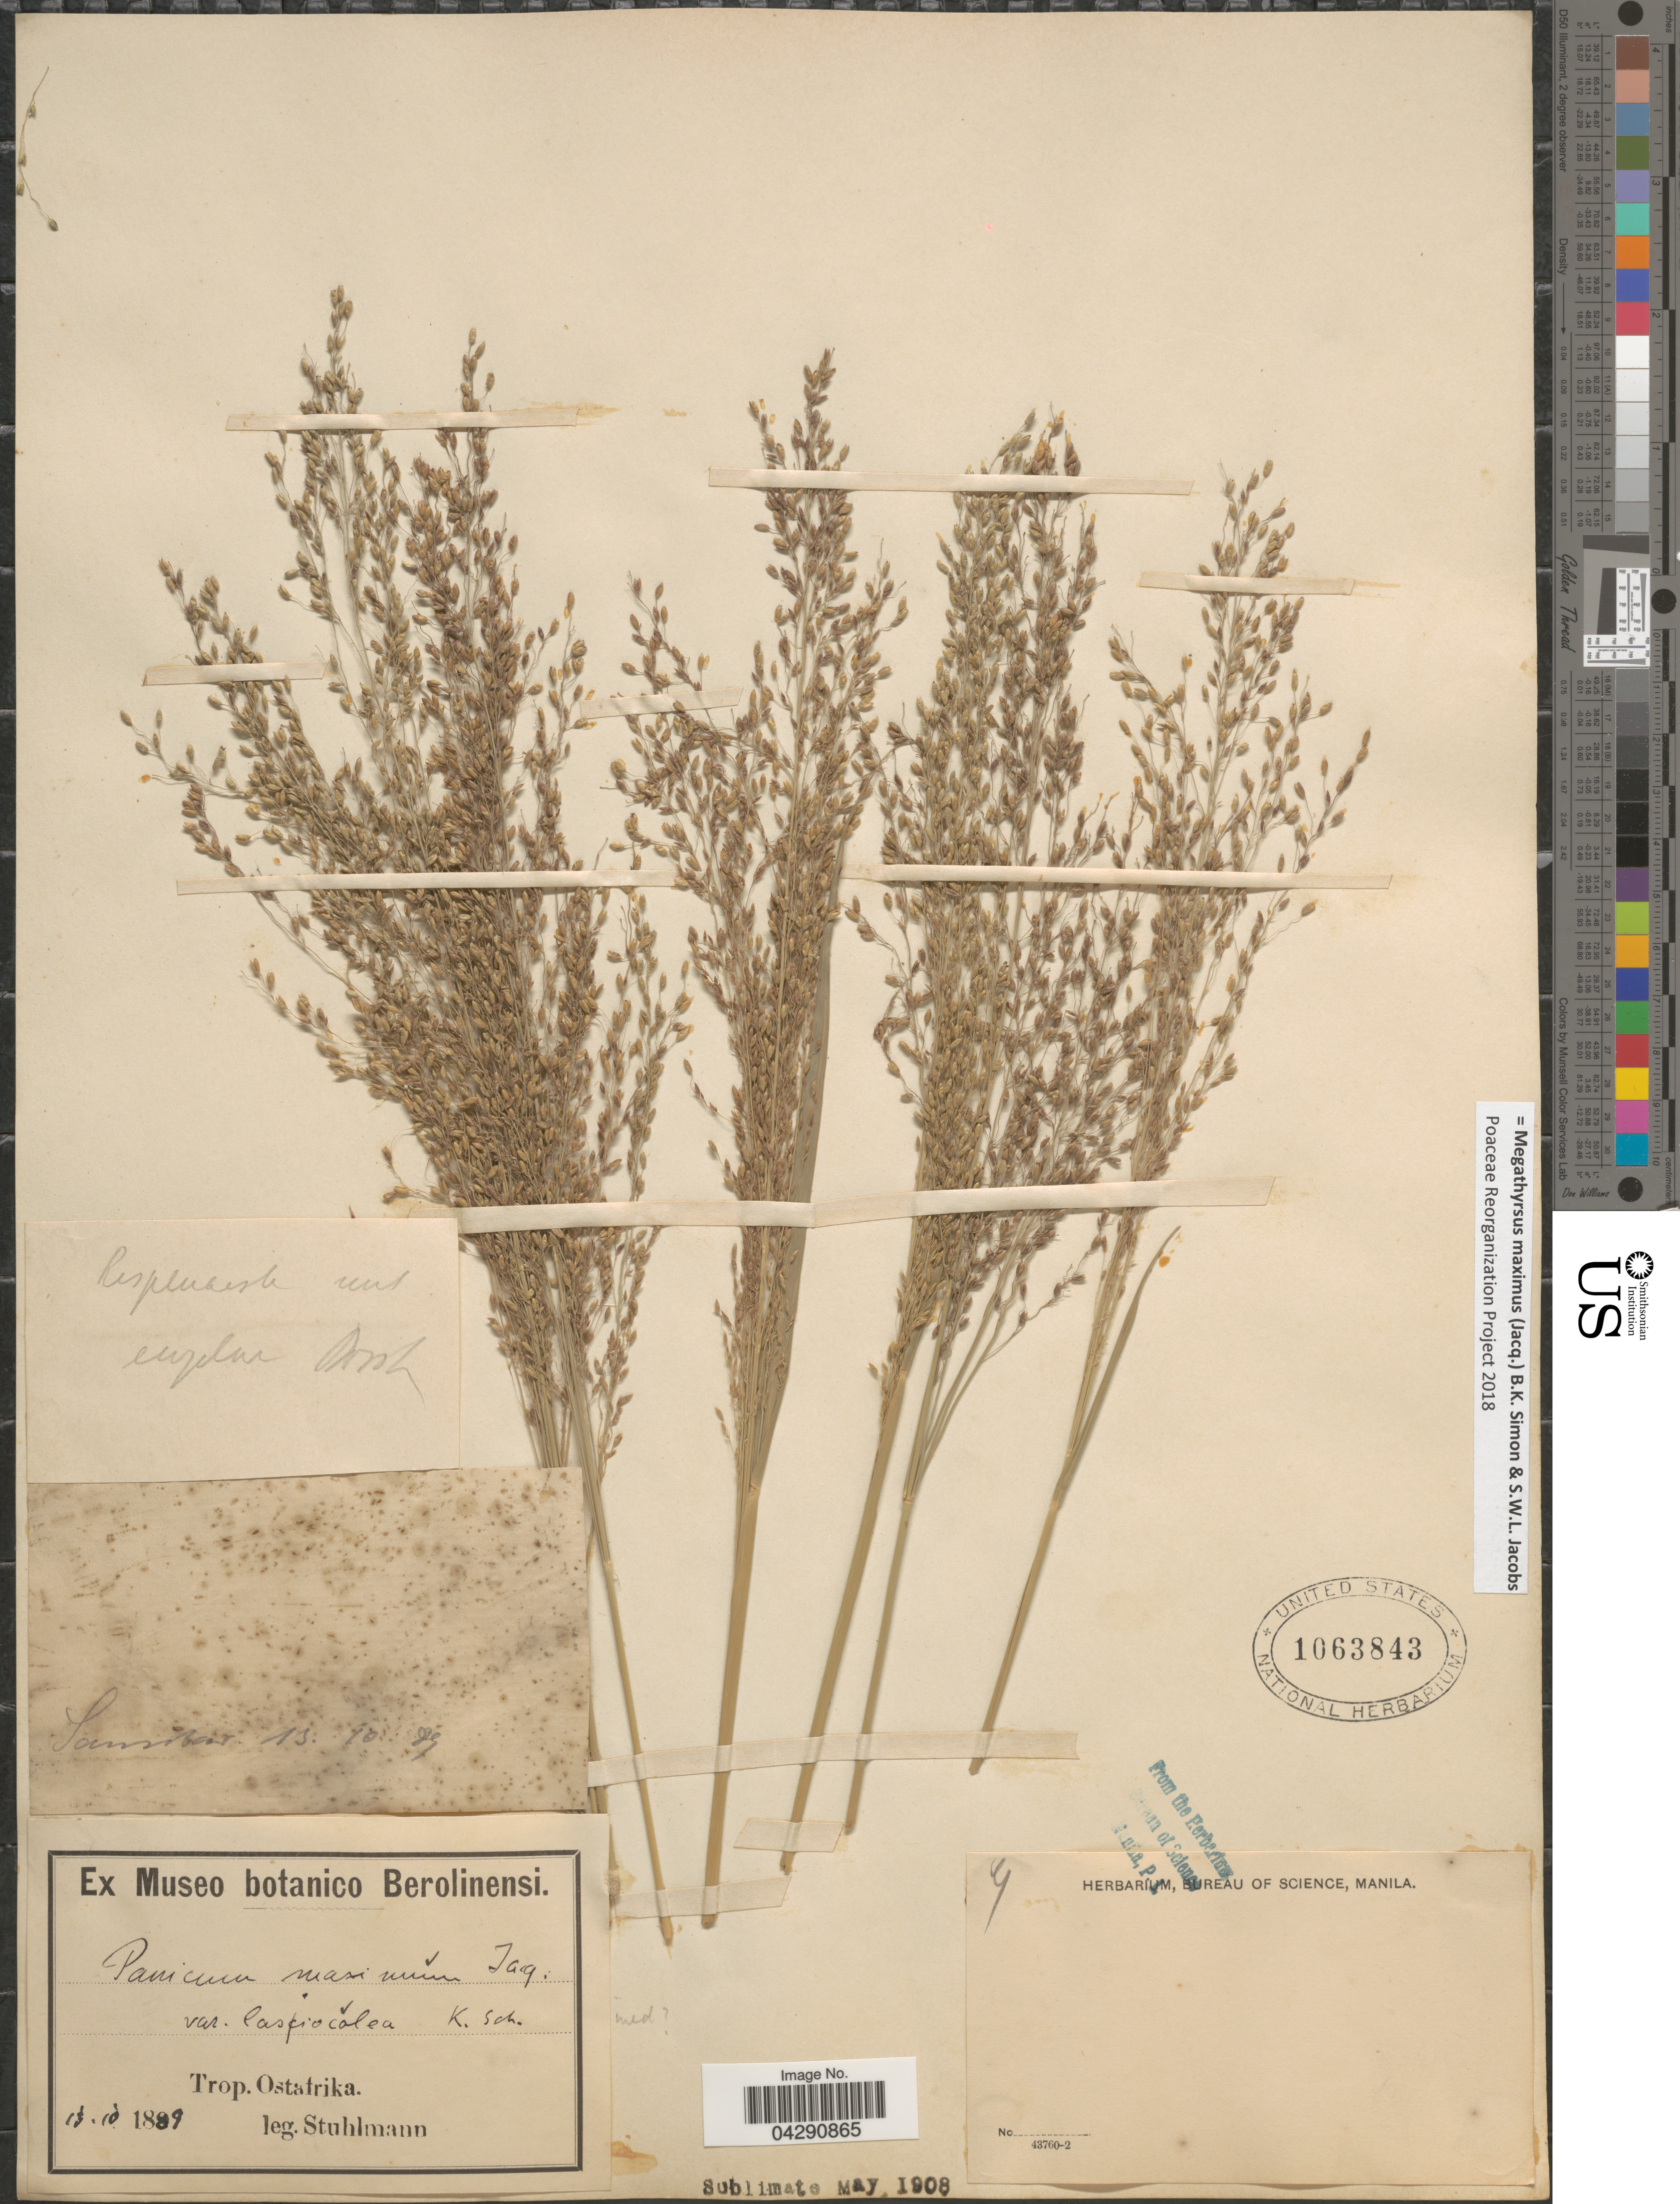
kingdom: Plantae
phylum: Tracheophyta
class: Liliopsida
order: Poales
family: Poaceae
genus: Megathyrsus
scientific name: Megathyrsus maximus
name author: (Jacq.) B.K. Simon & S.W.L. Jacobs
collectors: -. Stuhlmann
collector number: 4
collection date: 1889-10-13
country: Tanzania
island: Zanzibar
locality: Sansibar. Trop. Ostafrika.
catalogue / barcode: US 1063843